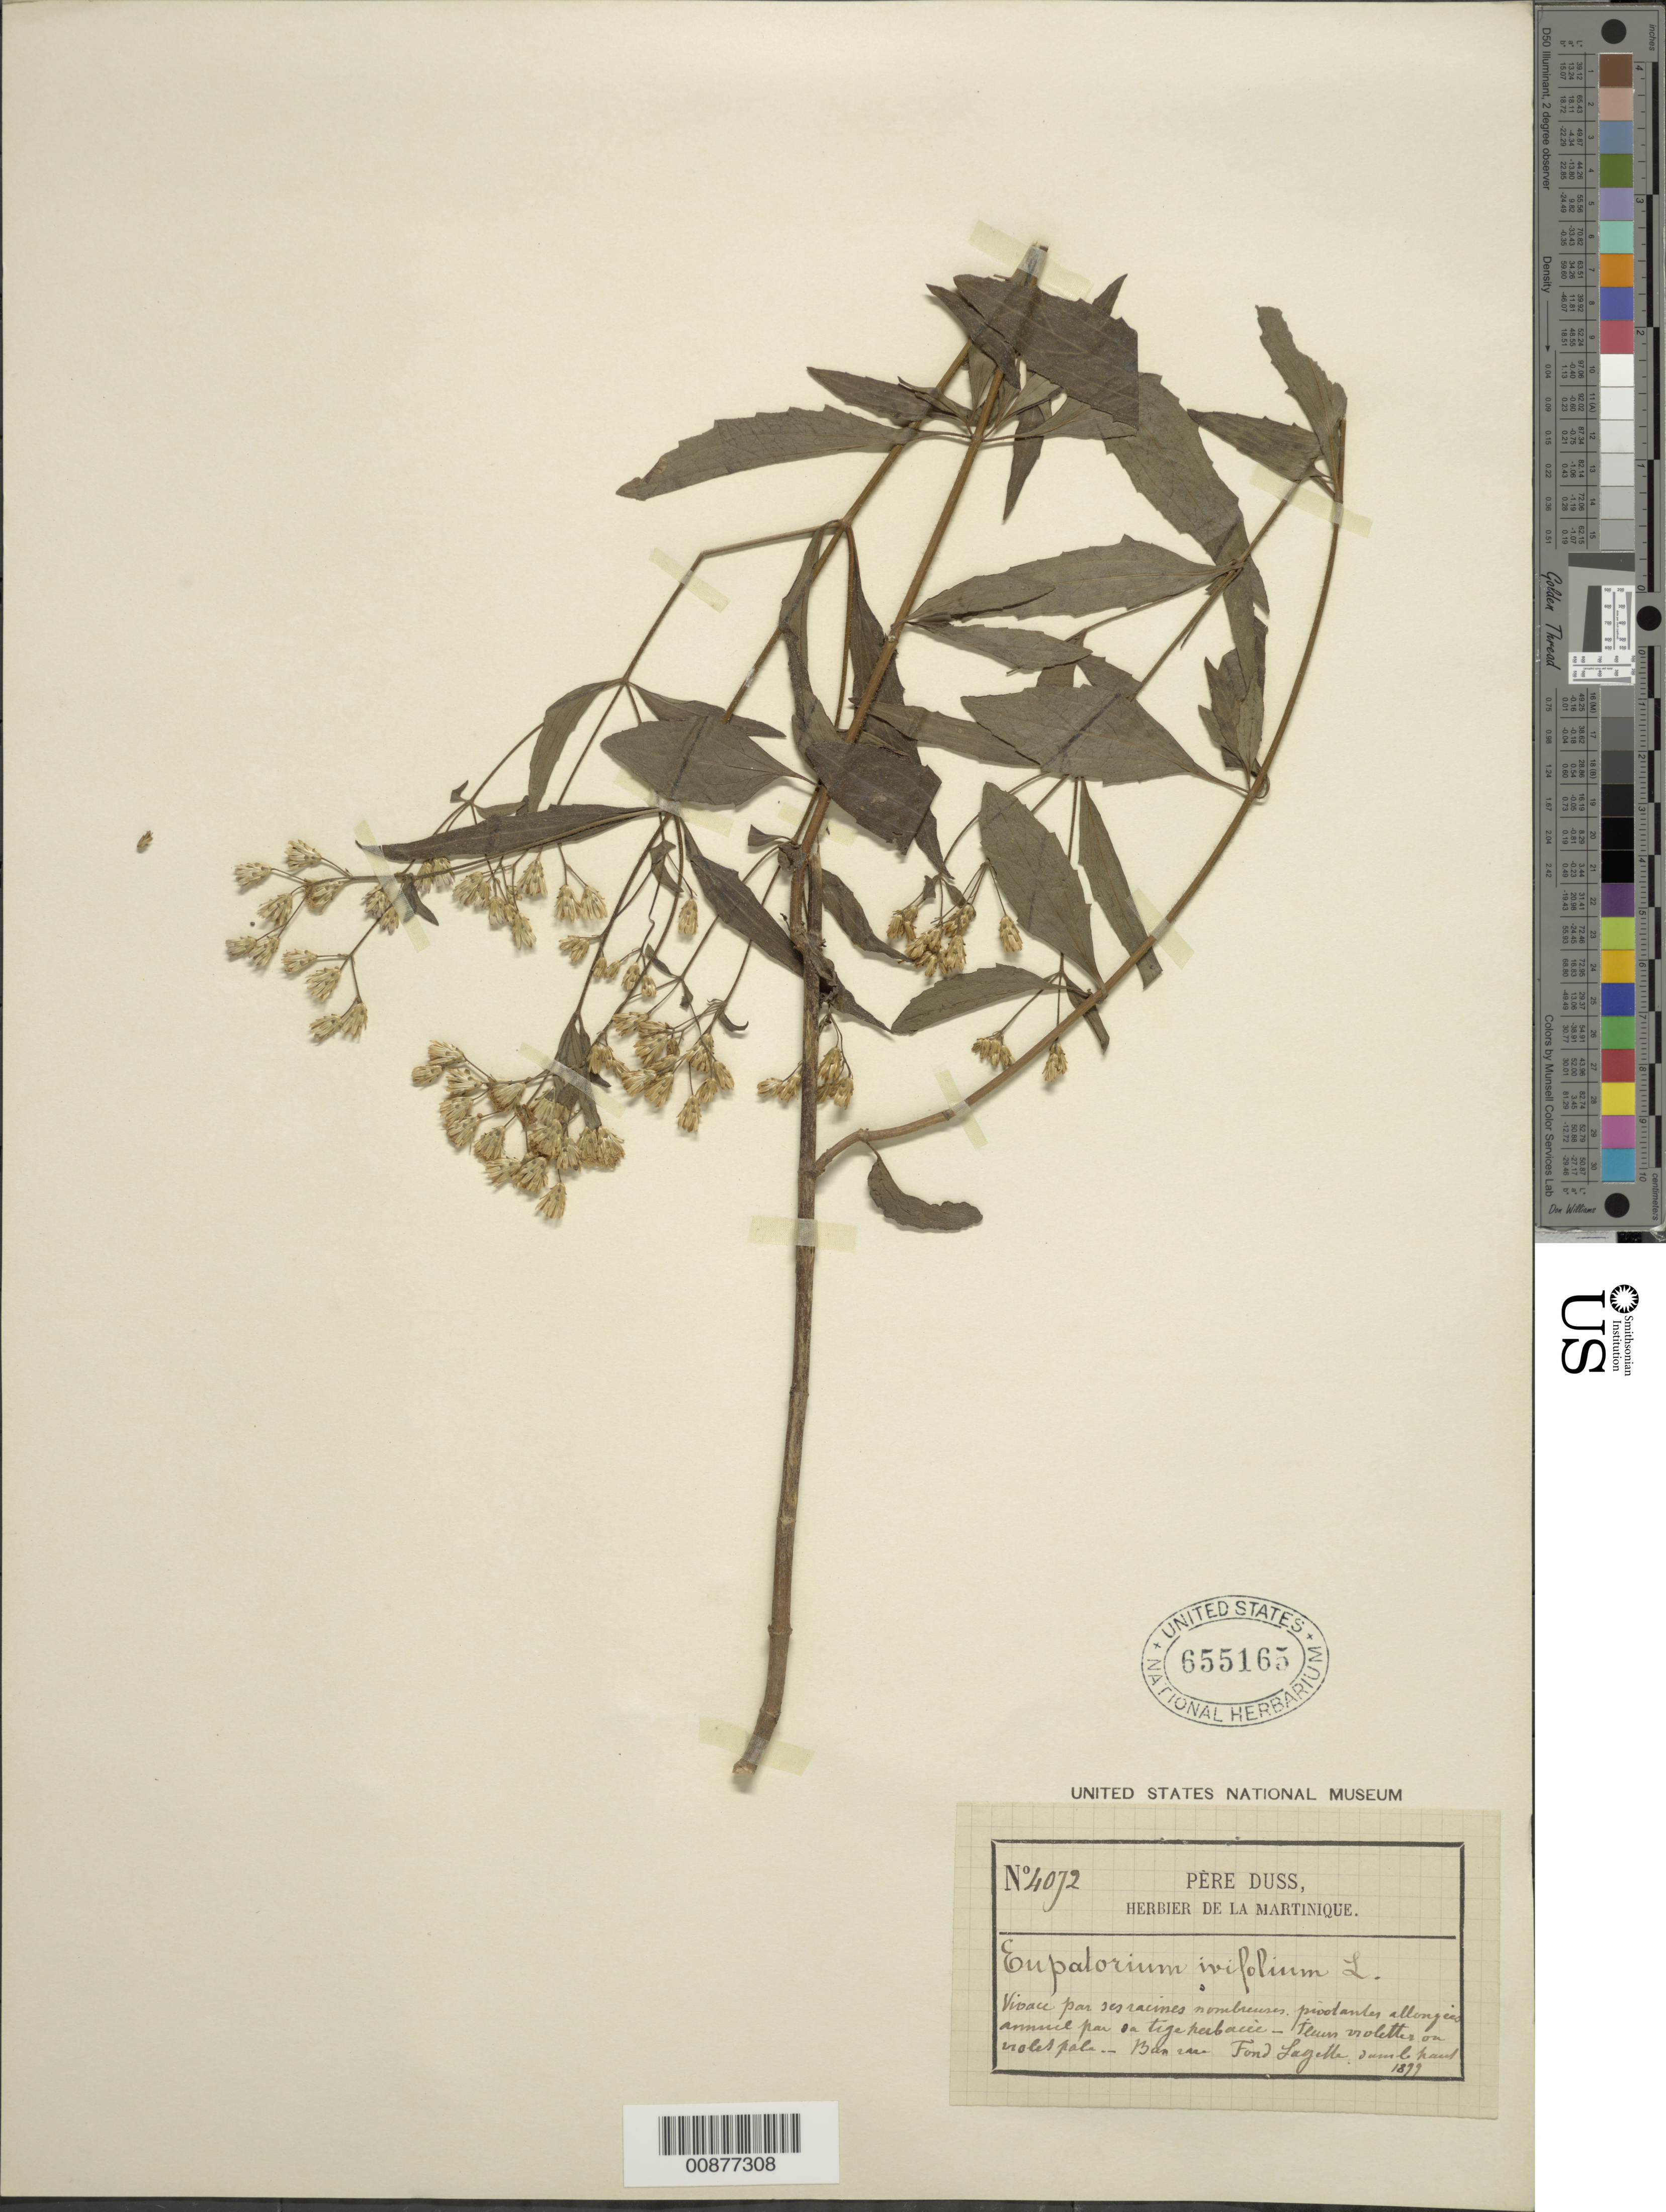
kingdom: Plantae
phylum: Tracheophyta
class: Magnoliopsida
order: Asterales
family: Asteraceae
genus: Chromolaena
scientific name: Chromolaena ivaefolia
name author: (L.) R.M. King & H. Rob.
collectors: Père Duss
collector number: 4072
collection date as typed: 1899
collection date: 1899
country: Martinique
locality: Fond Lagette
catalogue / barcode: US 655165